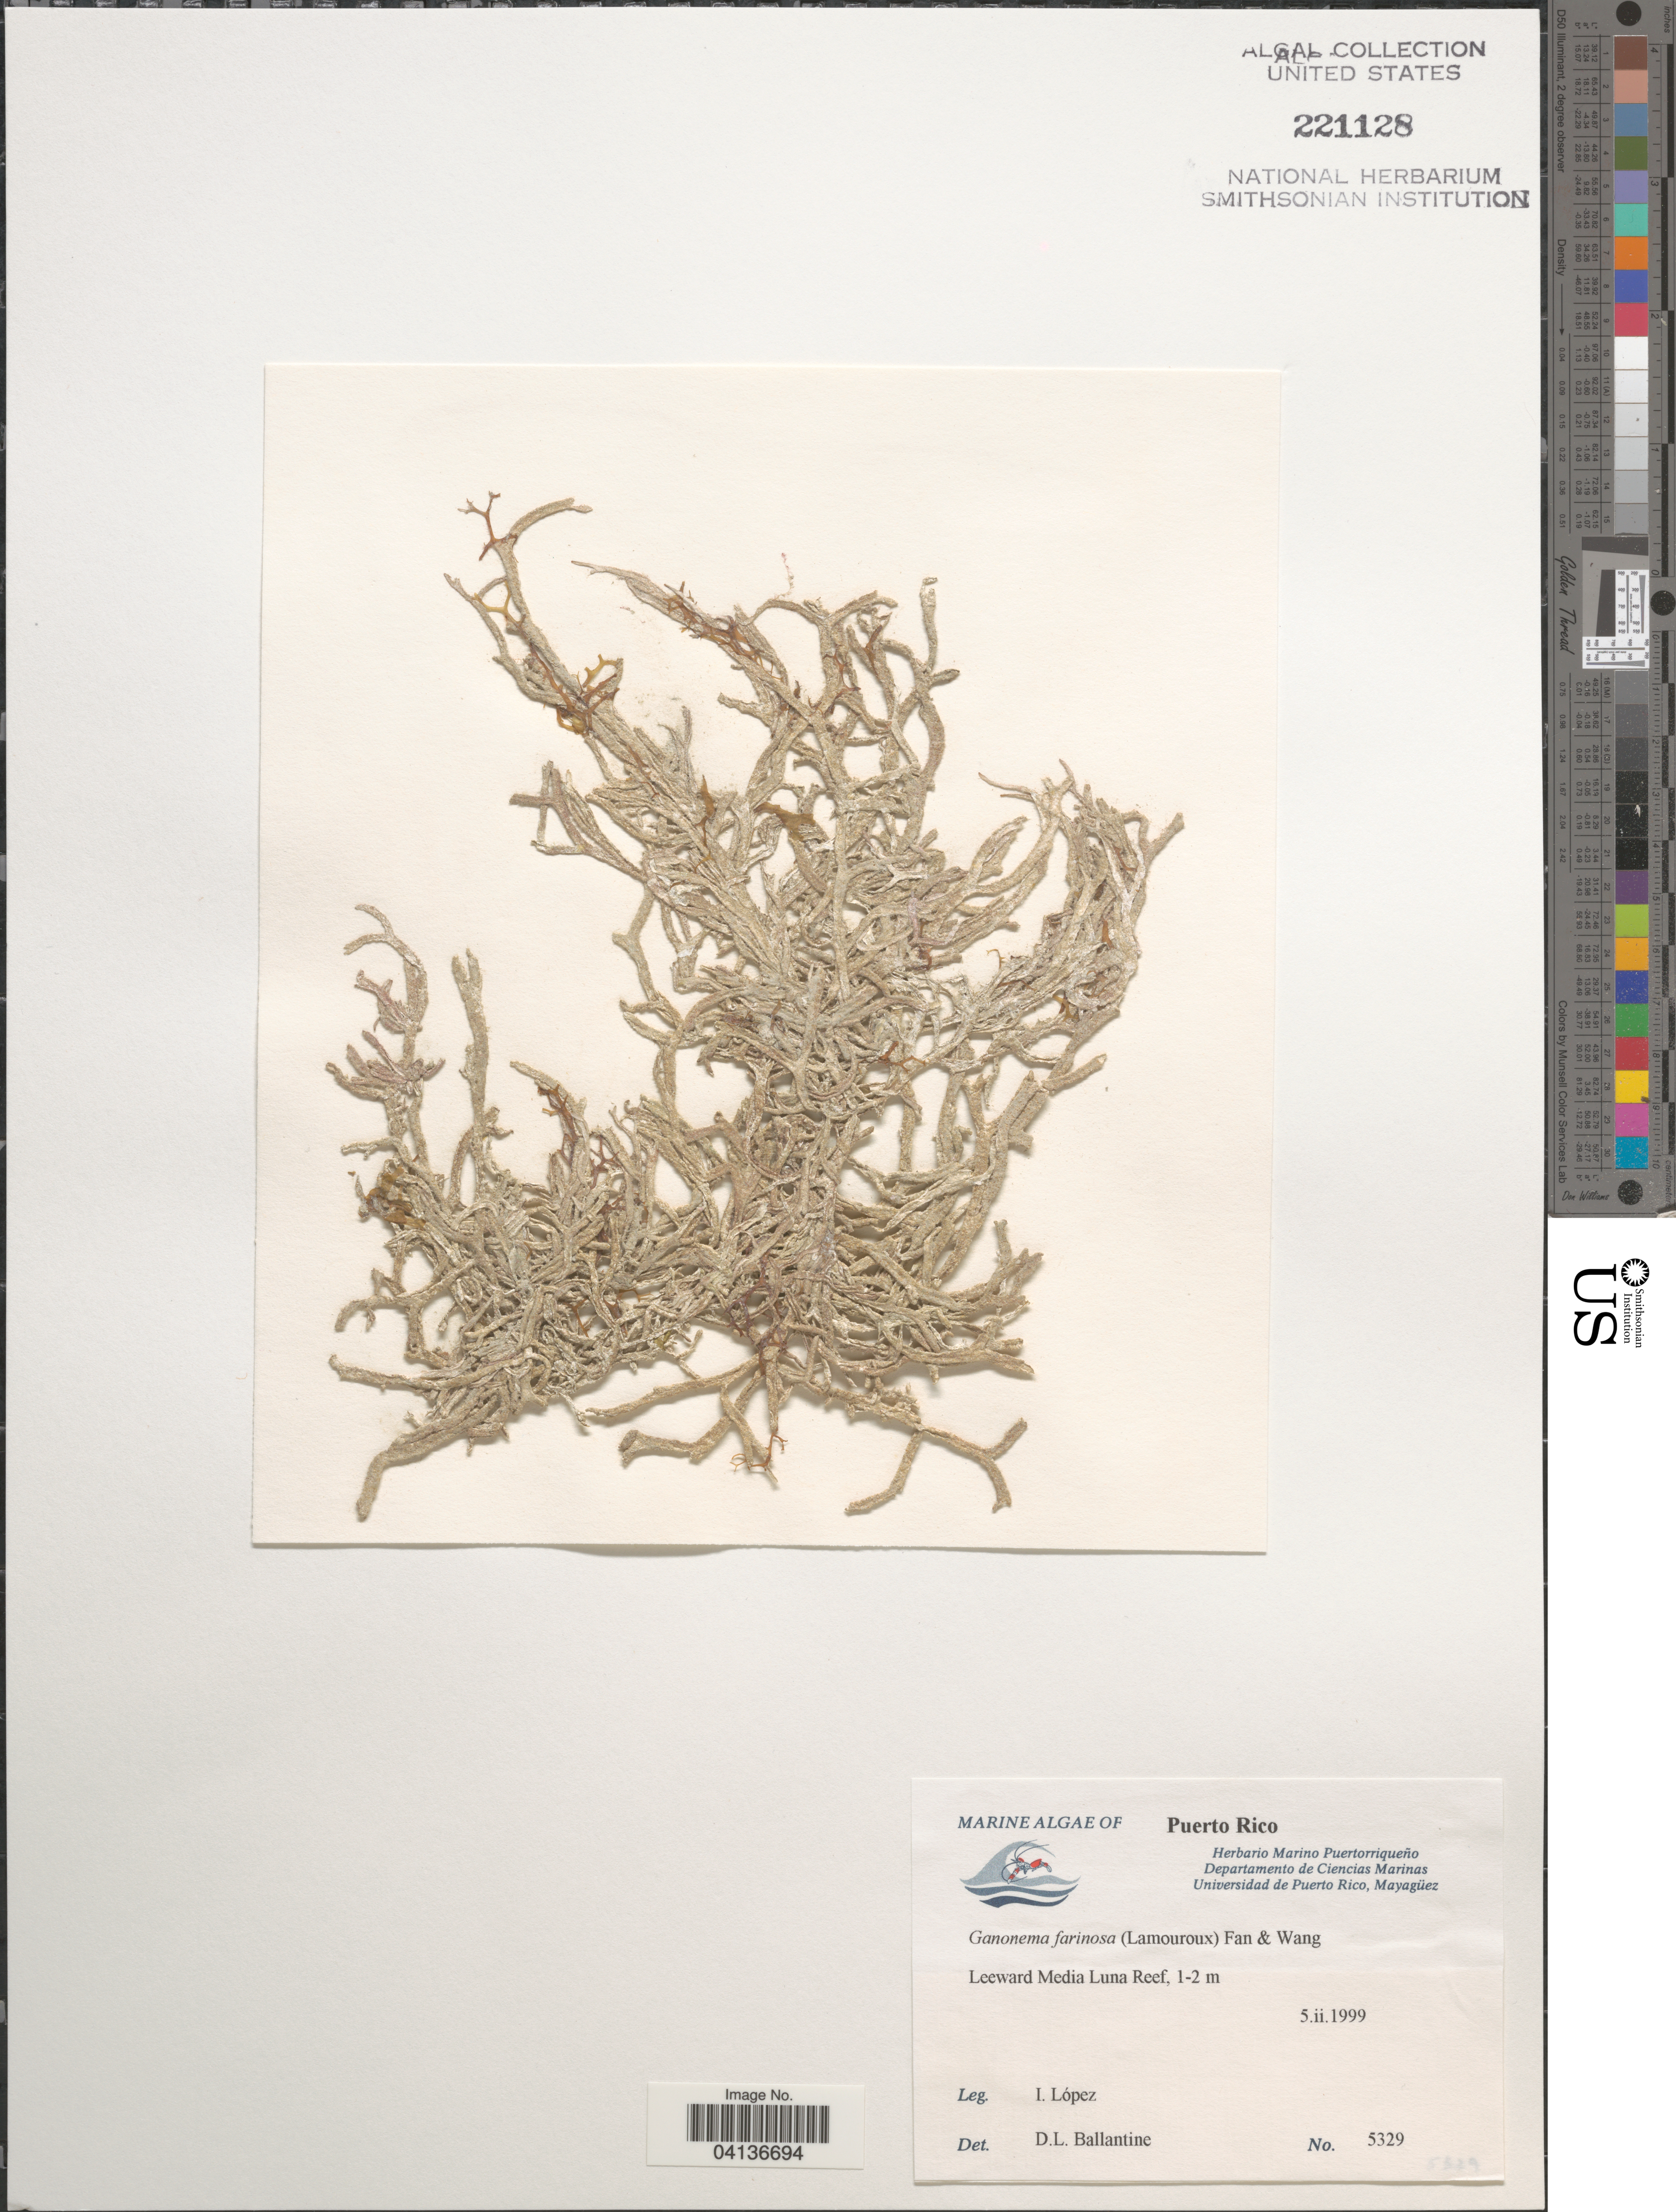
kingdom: Plantae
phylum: Rhodophyta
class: Florideophyceae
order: Nemaliales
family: Liagoraceae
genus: Ganonema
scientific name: Ganonema farinosum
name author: (J.V.Lamouroux) K.C. Fan & Yung C. Wang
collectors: I. Lopéz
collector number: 5329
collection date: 1999-02-05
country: Puerto Rico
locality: Leeward Media Luna Reef.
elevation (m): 1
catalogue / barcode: US 221128